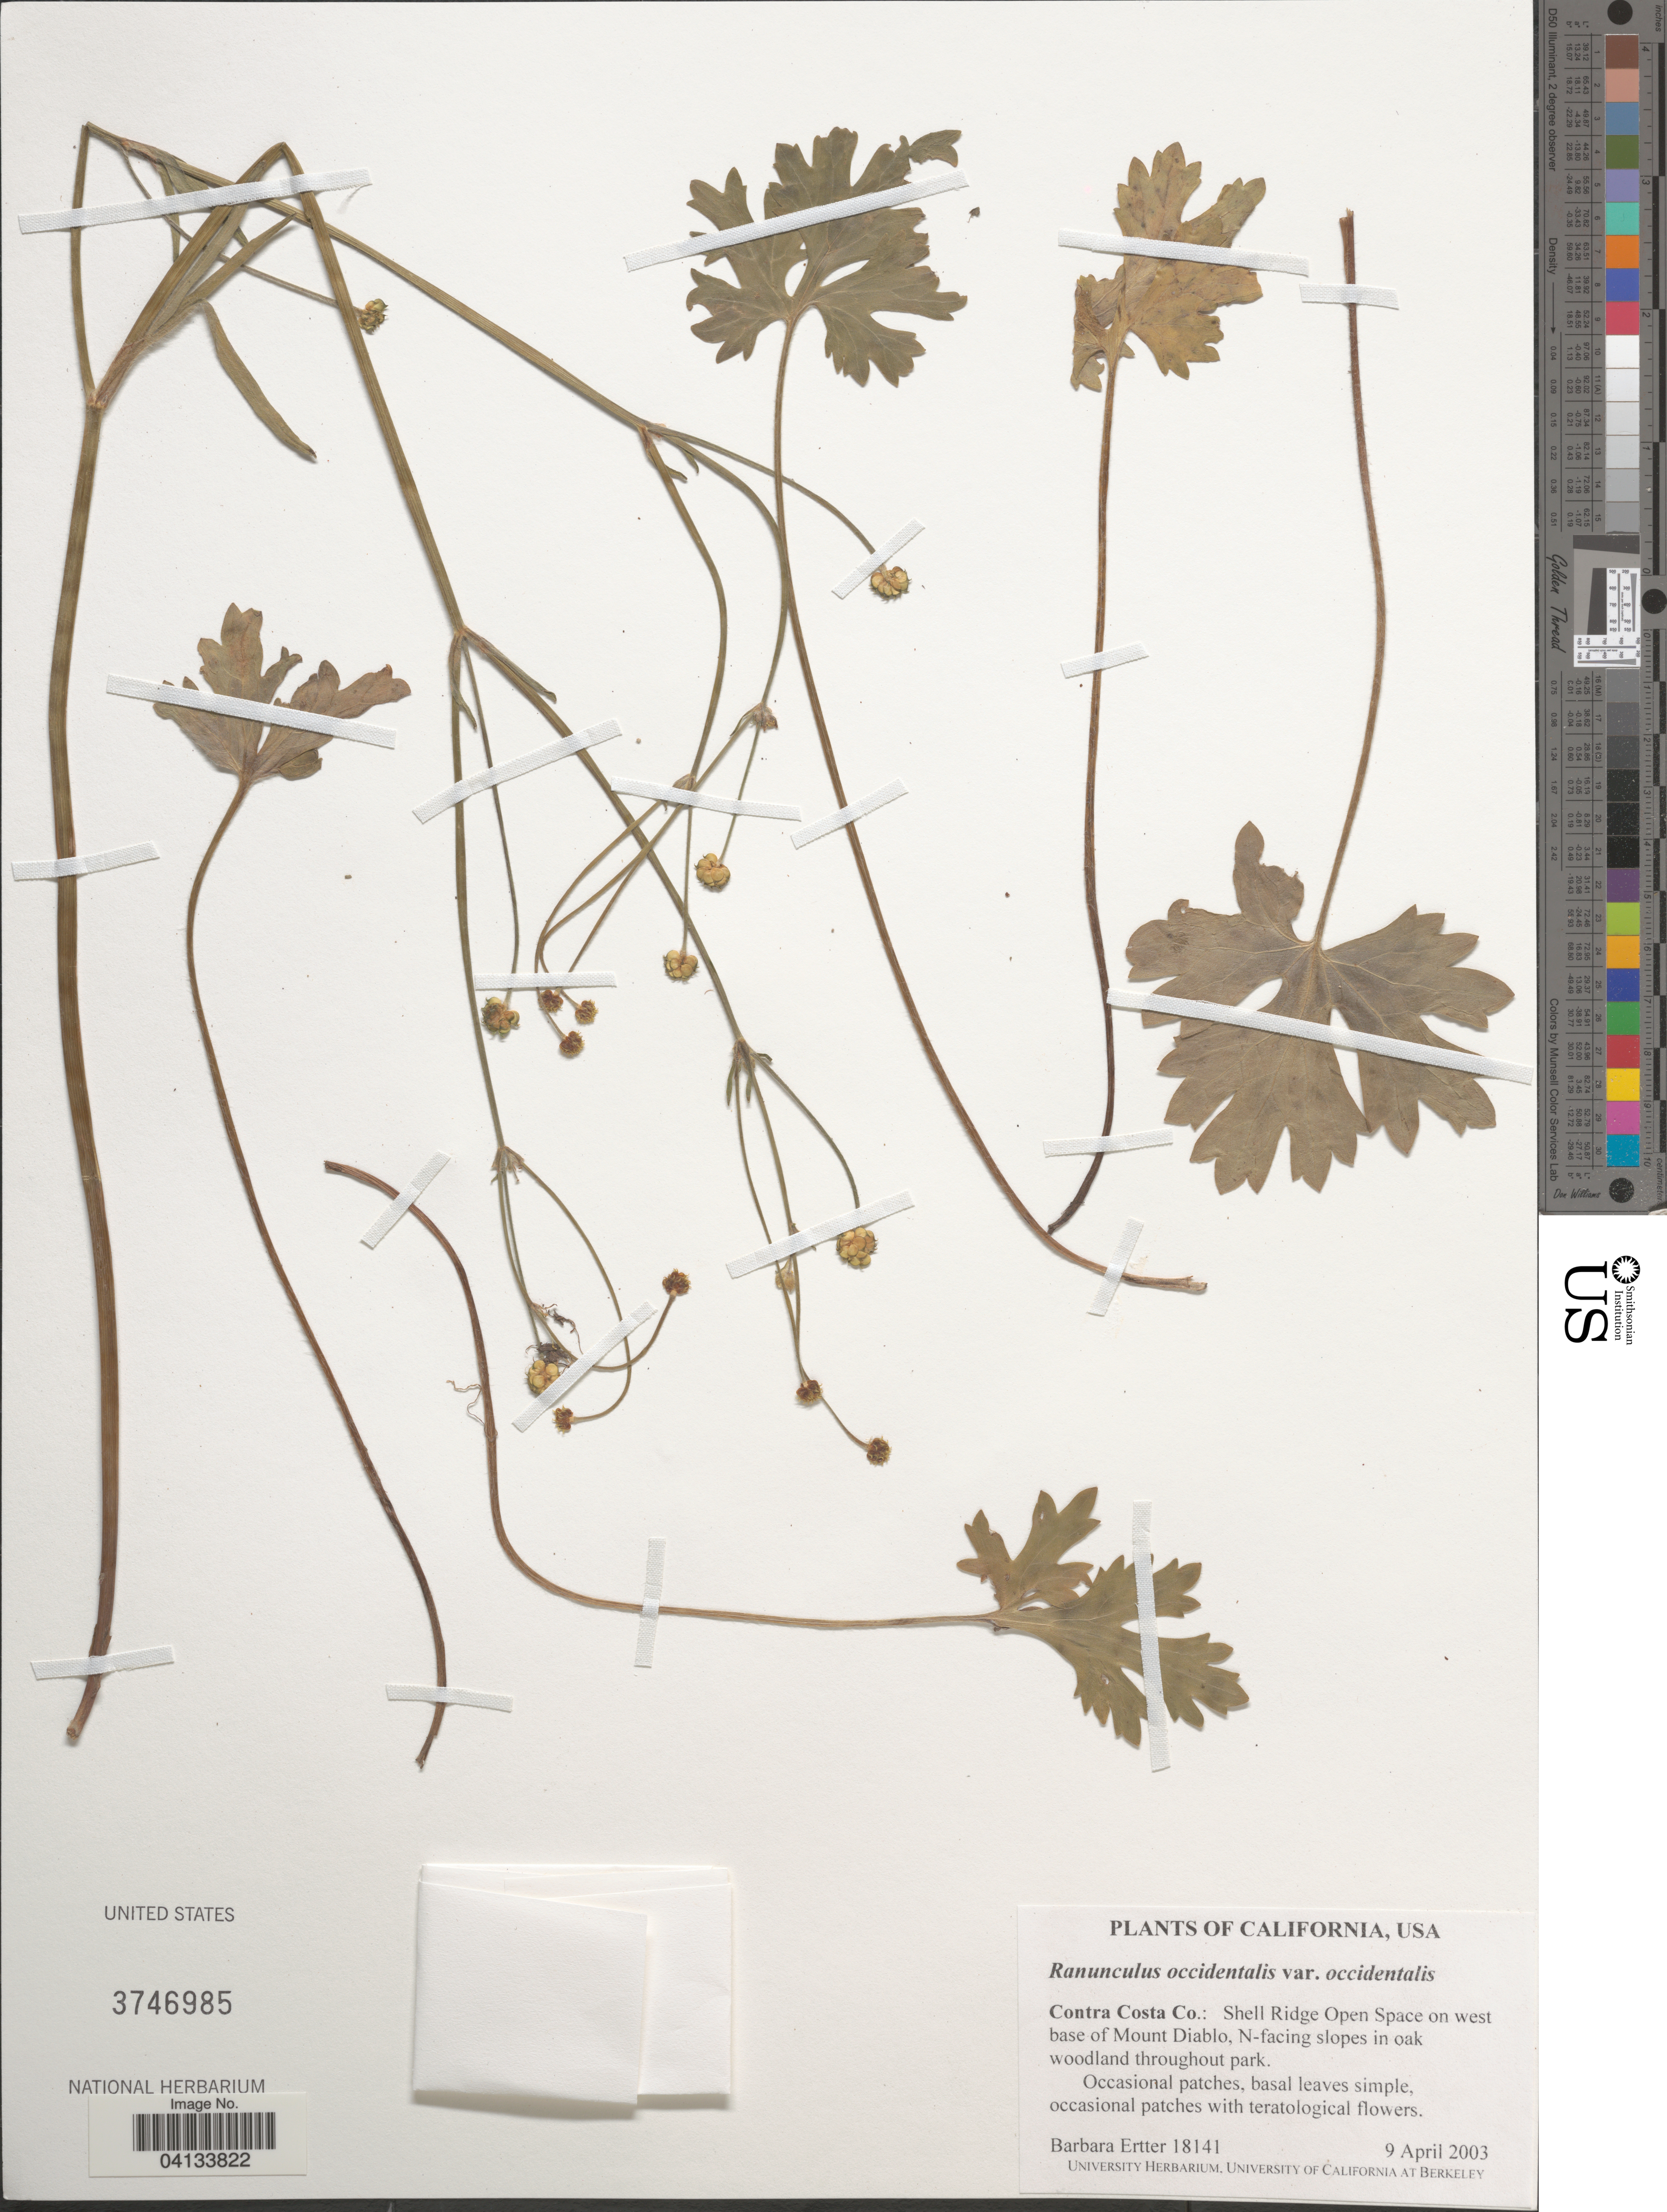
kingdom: Plantae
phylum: Tracheophyta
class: Magnoliopsida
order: Ranunculales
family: Ranunculaceae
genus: Ranunculus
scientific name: Ranunculus occidentalis var. occidentalis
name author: Nutt.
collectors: B. Ertter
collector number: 18141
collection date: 2003-04-09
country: United States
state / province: California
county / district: Contra Costa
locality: Contra Costa Co.: Shell Ridge Open Space on west base of Mount Diablo, N-facing slopes in oak woodland throughout park.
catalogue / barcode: US 3746985